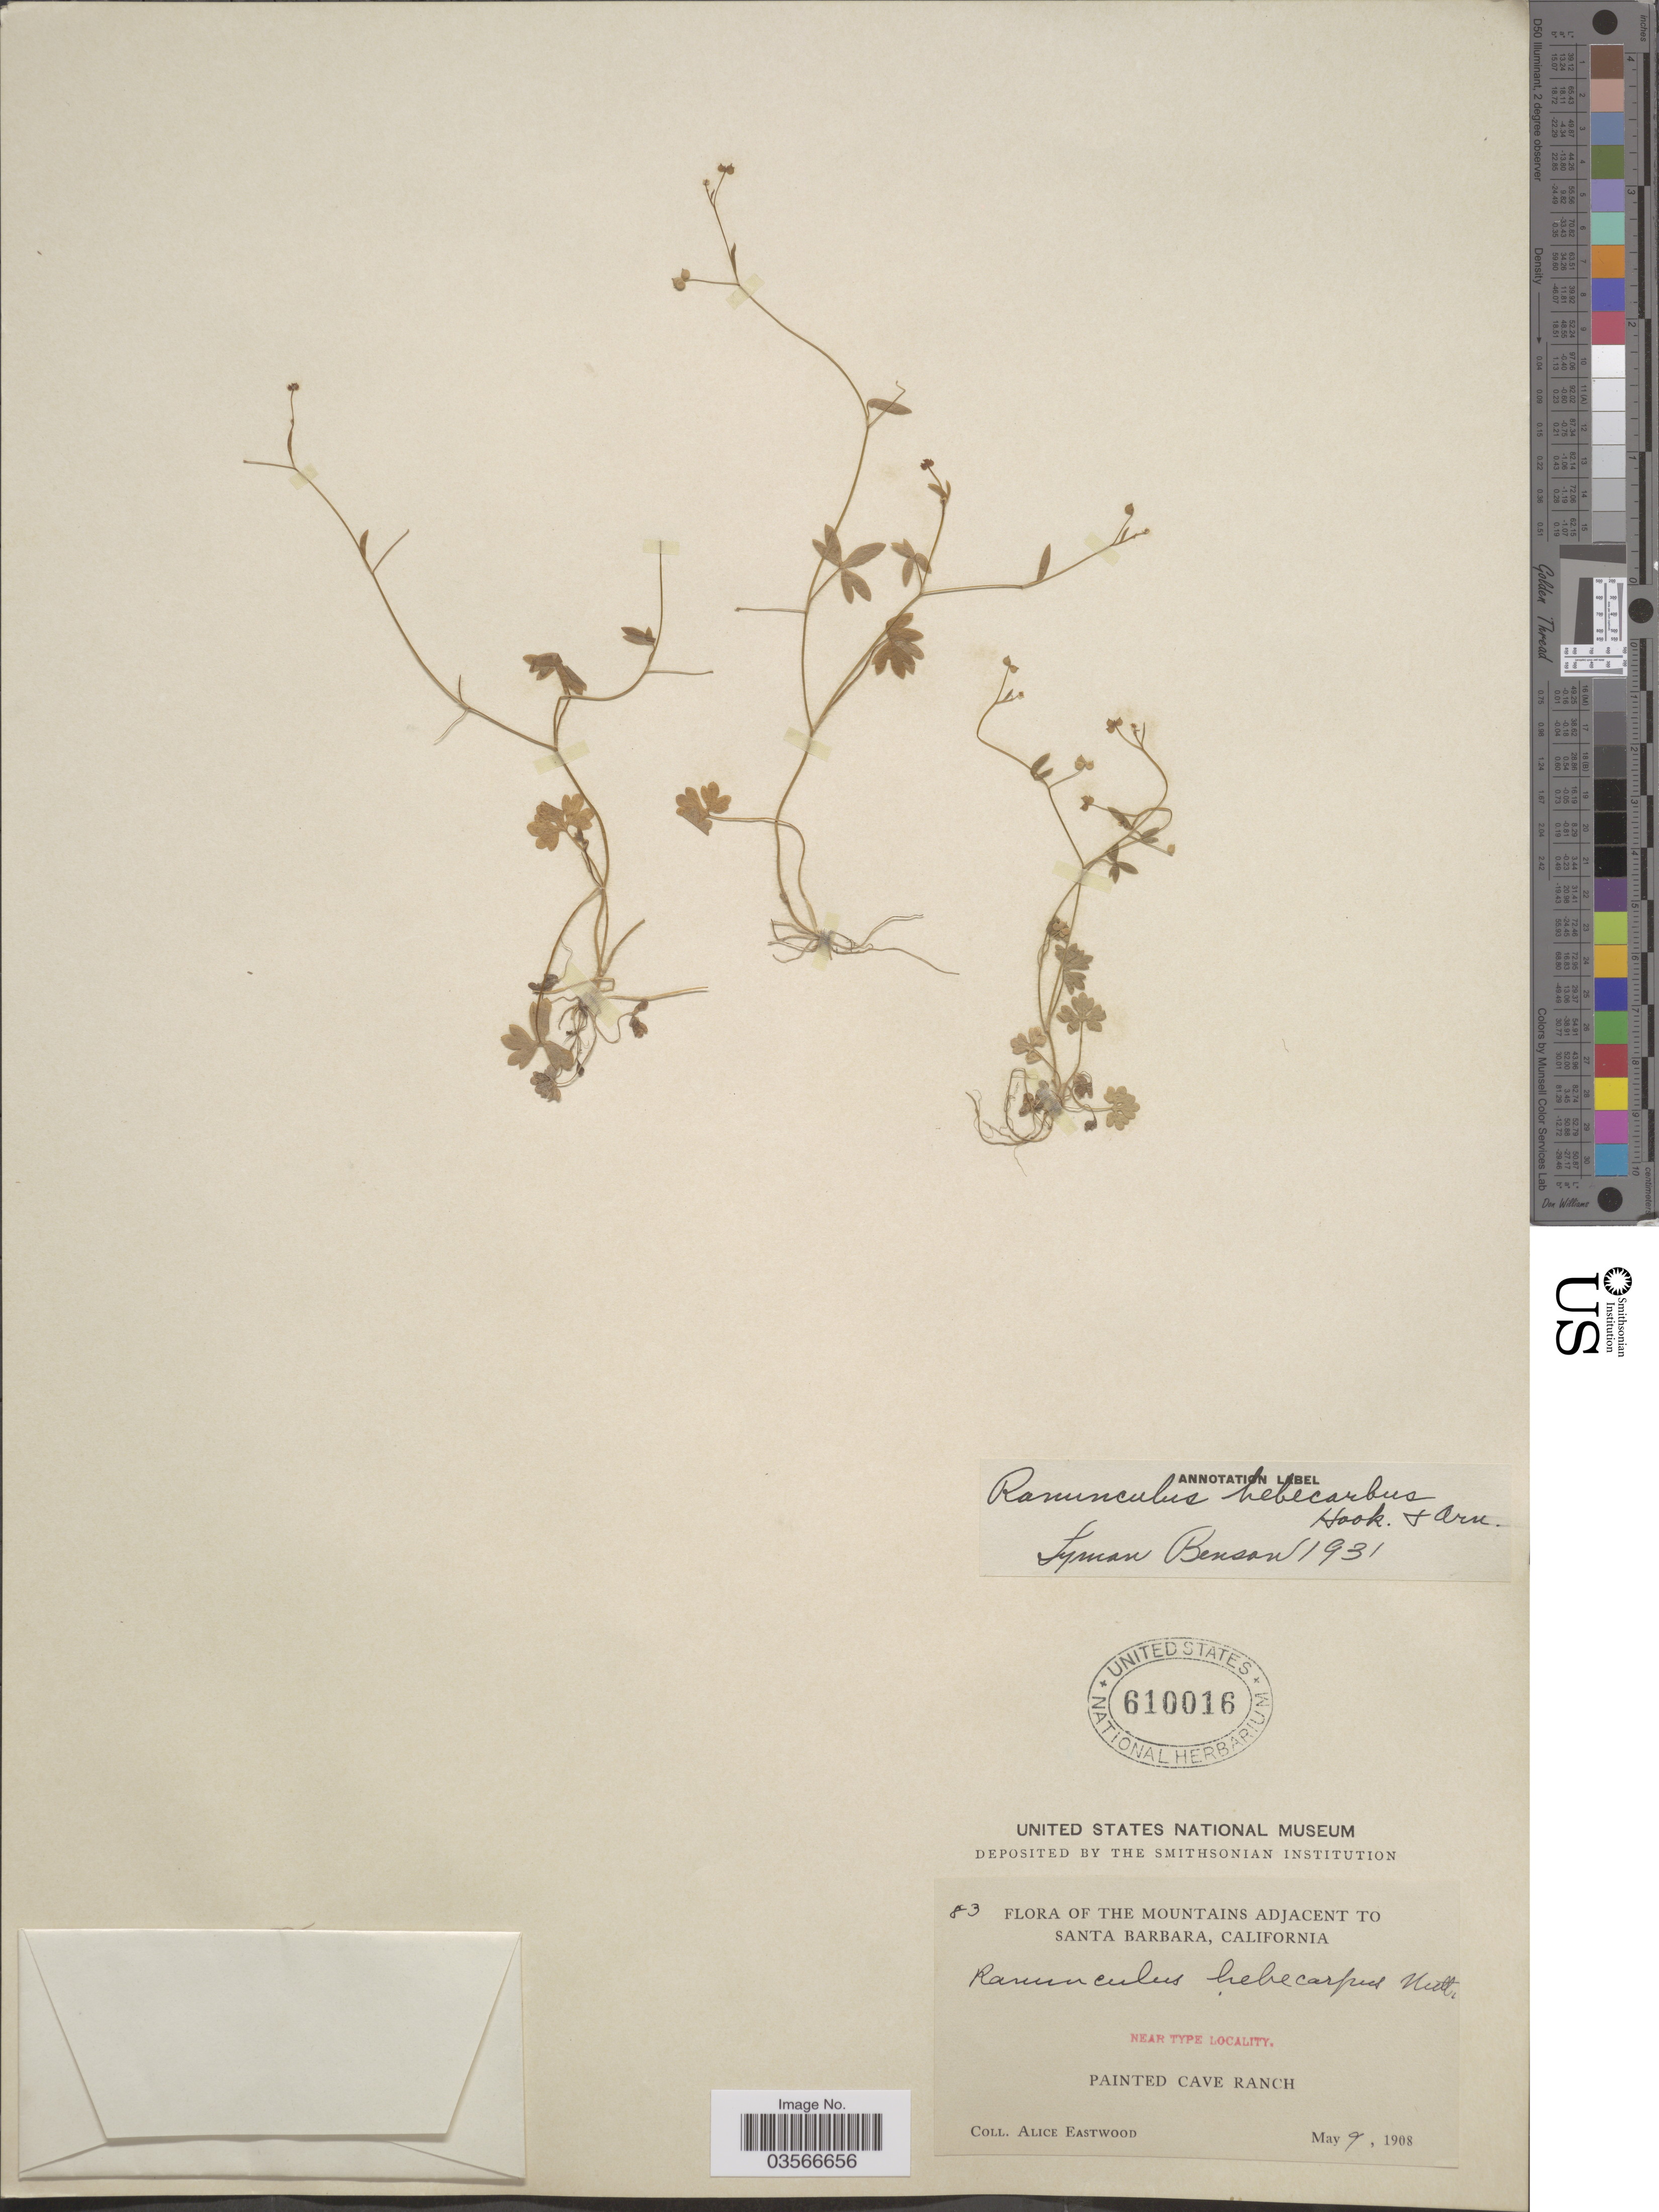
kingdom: Plantae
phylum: Tracheophyta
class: Magnoliopsida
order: Ranunculales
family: Ranunculaceae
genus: Ranunculus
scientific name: Ranunculus hebecarpus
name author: Hook. & Arn.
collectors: A. Eastwood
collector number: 83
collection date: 1908-05-09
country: United States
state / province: California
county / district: Santa Barbara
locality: The Mountains Adjacent to Santa Barbara. Painted Cave Ranch.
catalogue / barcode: US 610016